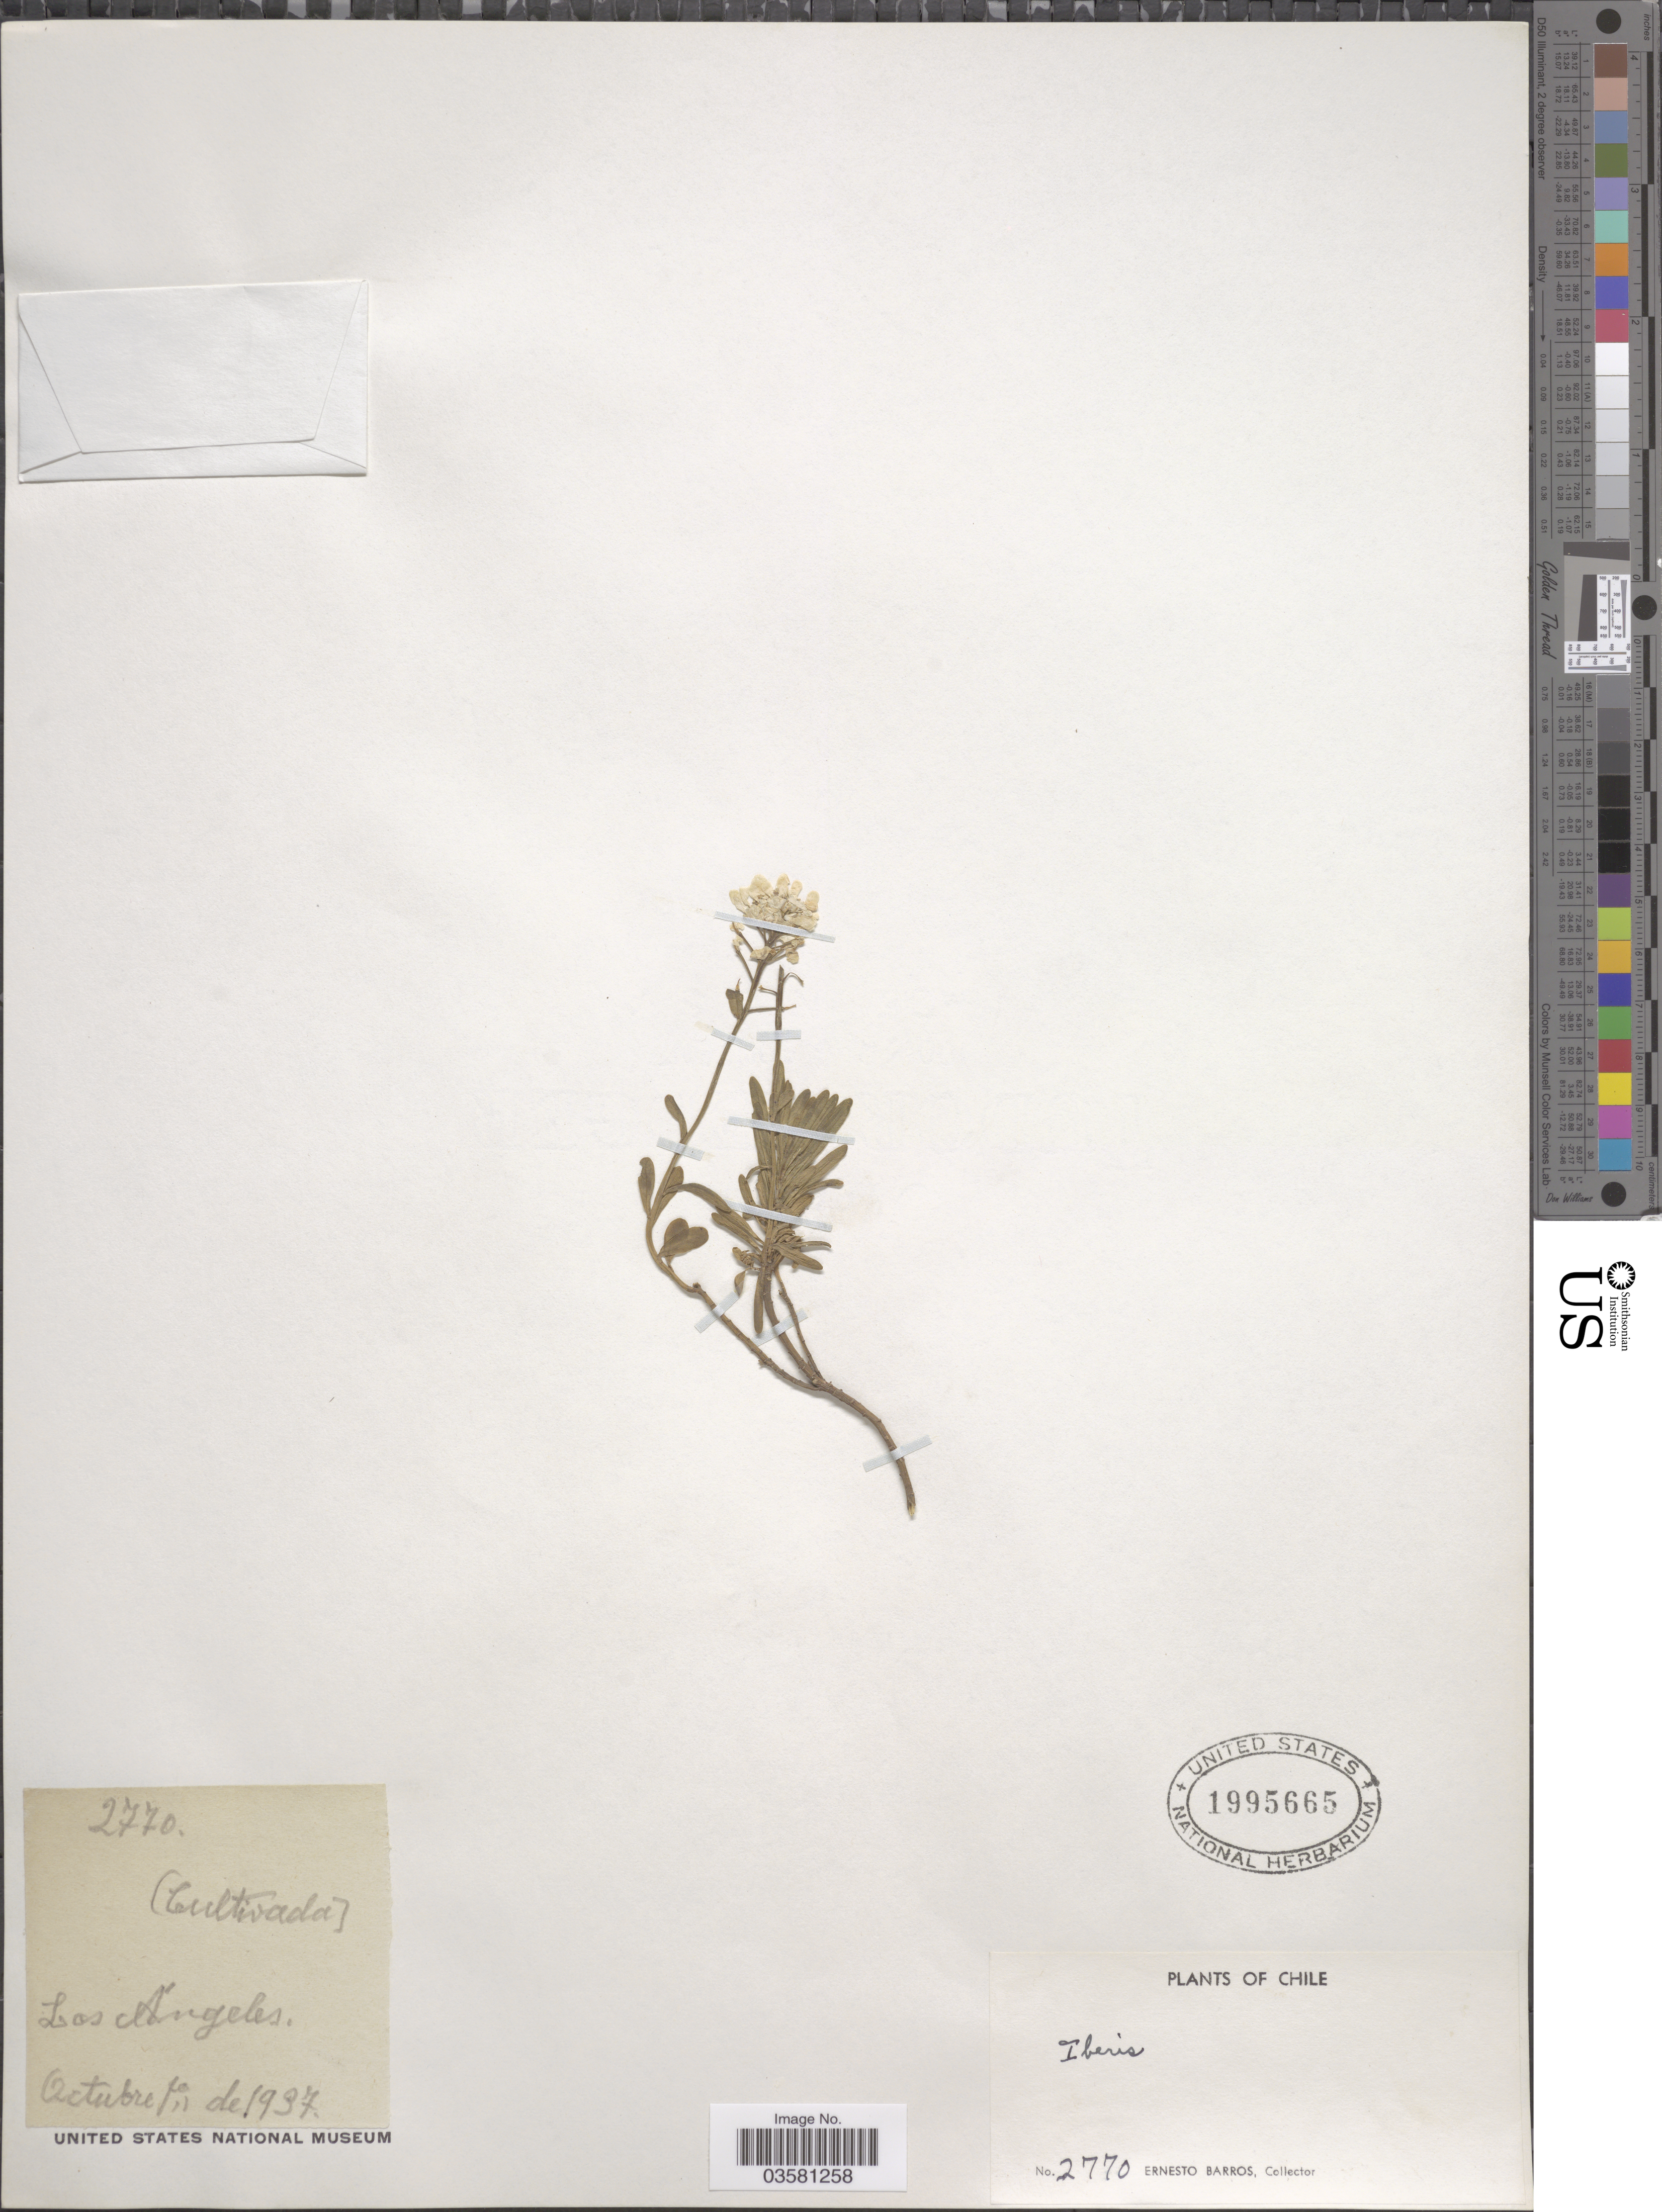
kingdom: Plantae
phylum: Tracheophyta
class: Magnoliopsida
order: Brassicales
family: Brassicaceae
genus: Iberis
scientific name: Iberis sp.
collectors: E. Barros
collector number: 2770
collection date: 1937-10-01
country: Chile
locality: Los Angeles.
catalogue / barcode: US 1995665